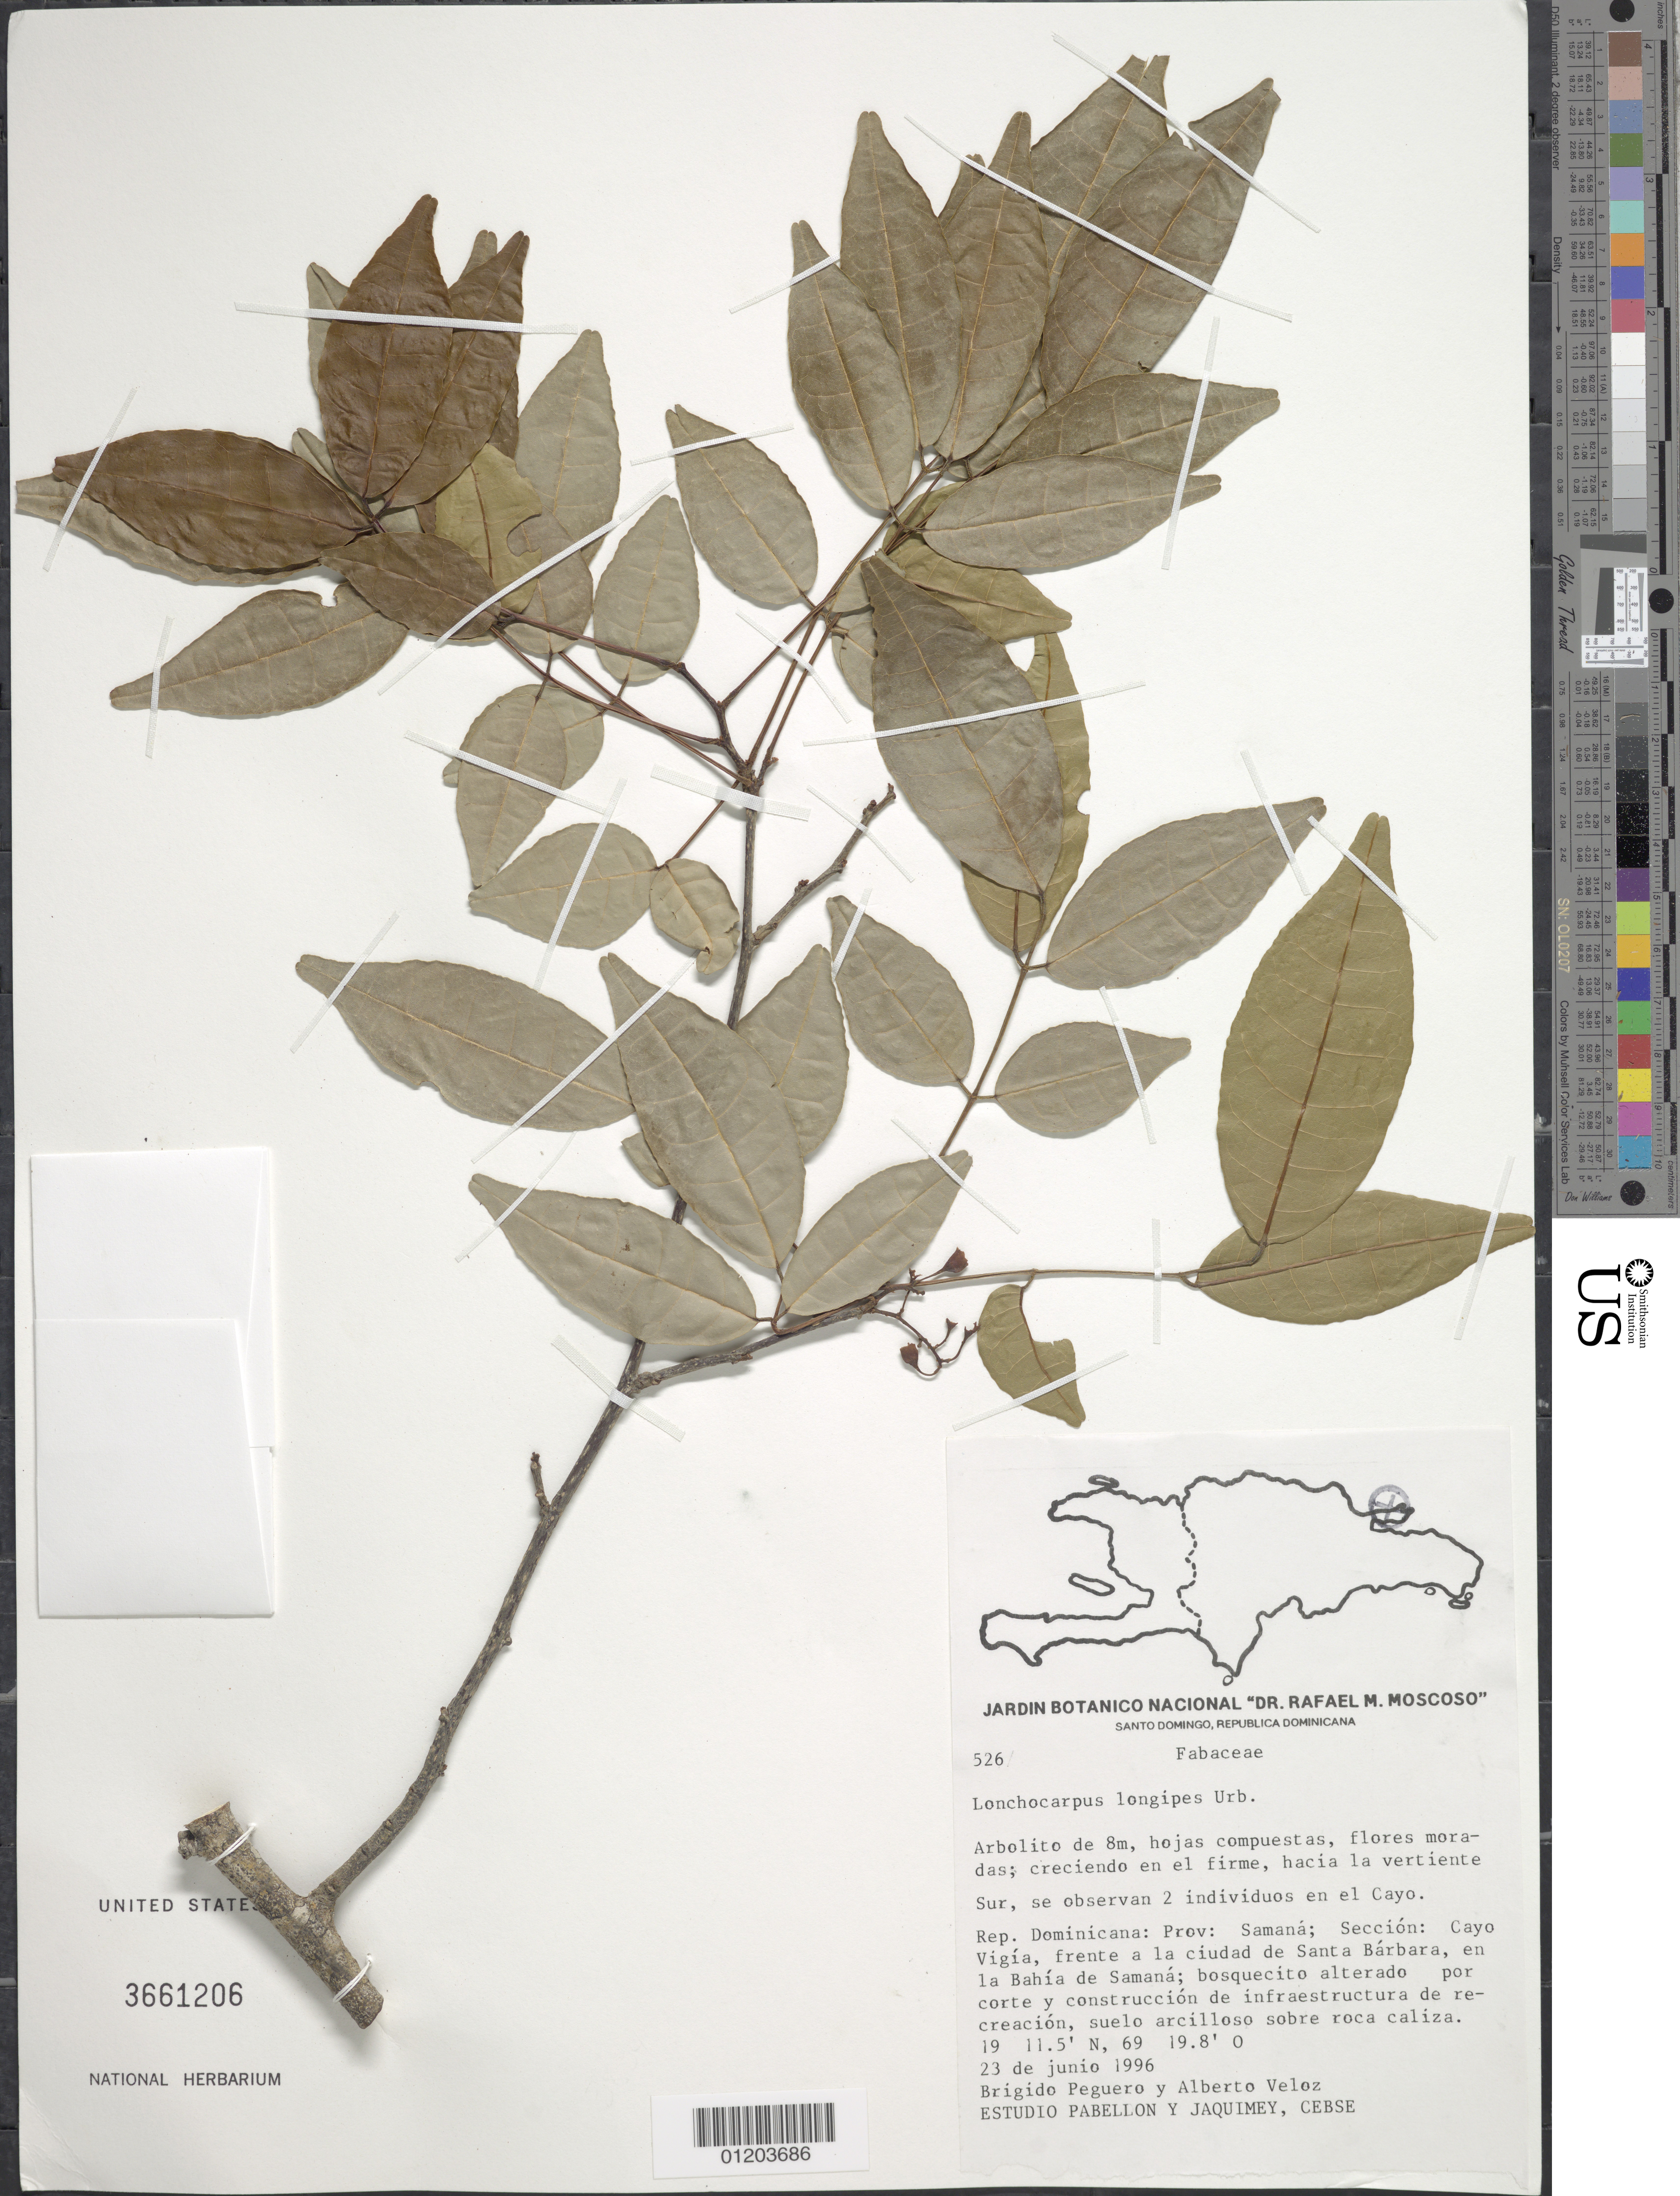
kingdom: Plantae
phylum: Tracheophyta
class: Magnoliopsida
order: Fabales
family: Fabaceae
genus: Lonchocarpus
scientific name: Lonchocarpus longipes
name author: Urb. & Ekman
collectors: B. Peguero & A. Veloz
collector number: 526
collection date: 1996-06-23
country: Dominican Republic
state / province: Samaná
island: Hispaniola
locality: Sección: Cayo Vigía, frente a la ciudad de Santa Bárbara, en la Bahía de Samaná.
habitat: Bosquecito alterado por corte y construcción de infraestructura de recreación, suelo arcilloso sobre roca caliza.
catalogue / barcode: US 3661206